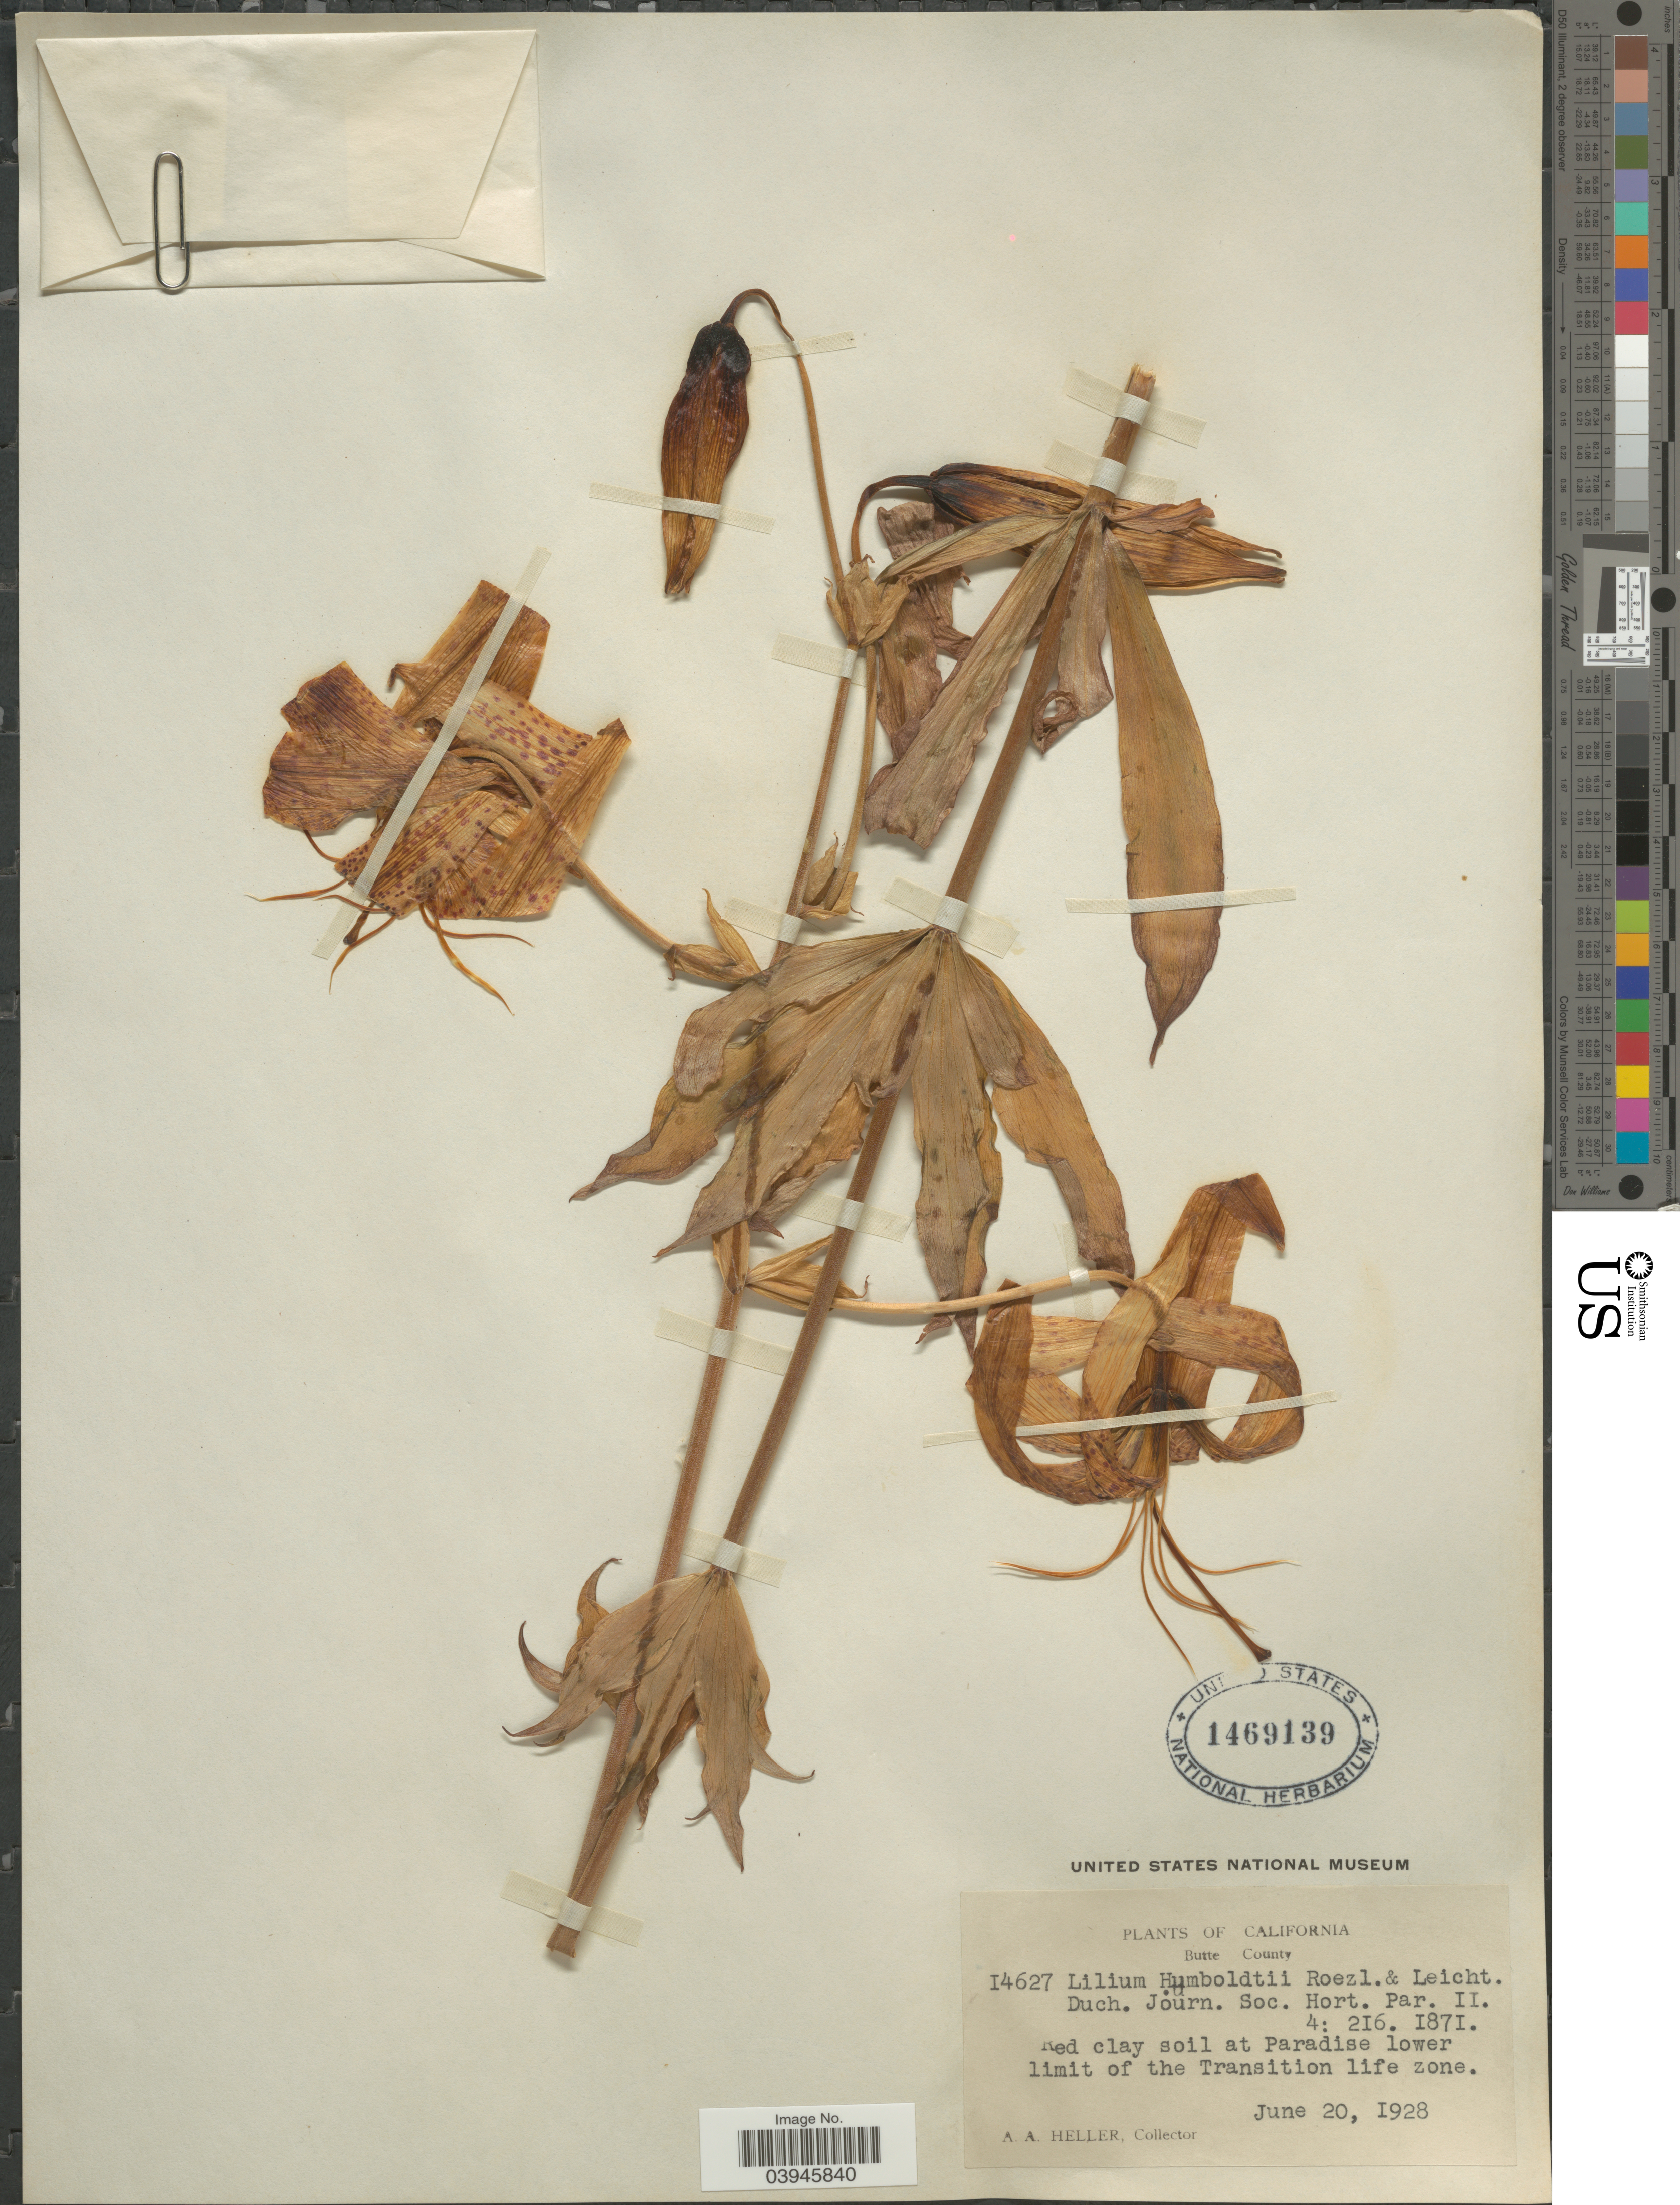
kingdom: Plantae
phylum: Tracheophyta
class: Liliopsida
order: Liliales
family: Liliaceae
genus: Lilium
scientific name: Lilium humboldtii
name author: Roezl & Leichtlin ex Duch.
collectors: A. A. Heller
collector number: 14627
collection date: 1928-06-20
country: United States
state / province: California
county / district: Butte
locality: Butte County. Red clay soil at Paradise lower limit of the Transition life zone.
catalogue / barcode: US 1469139